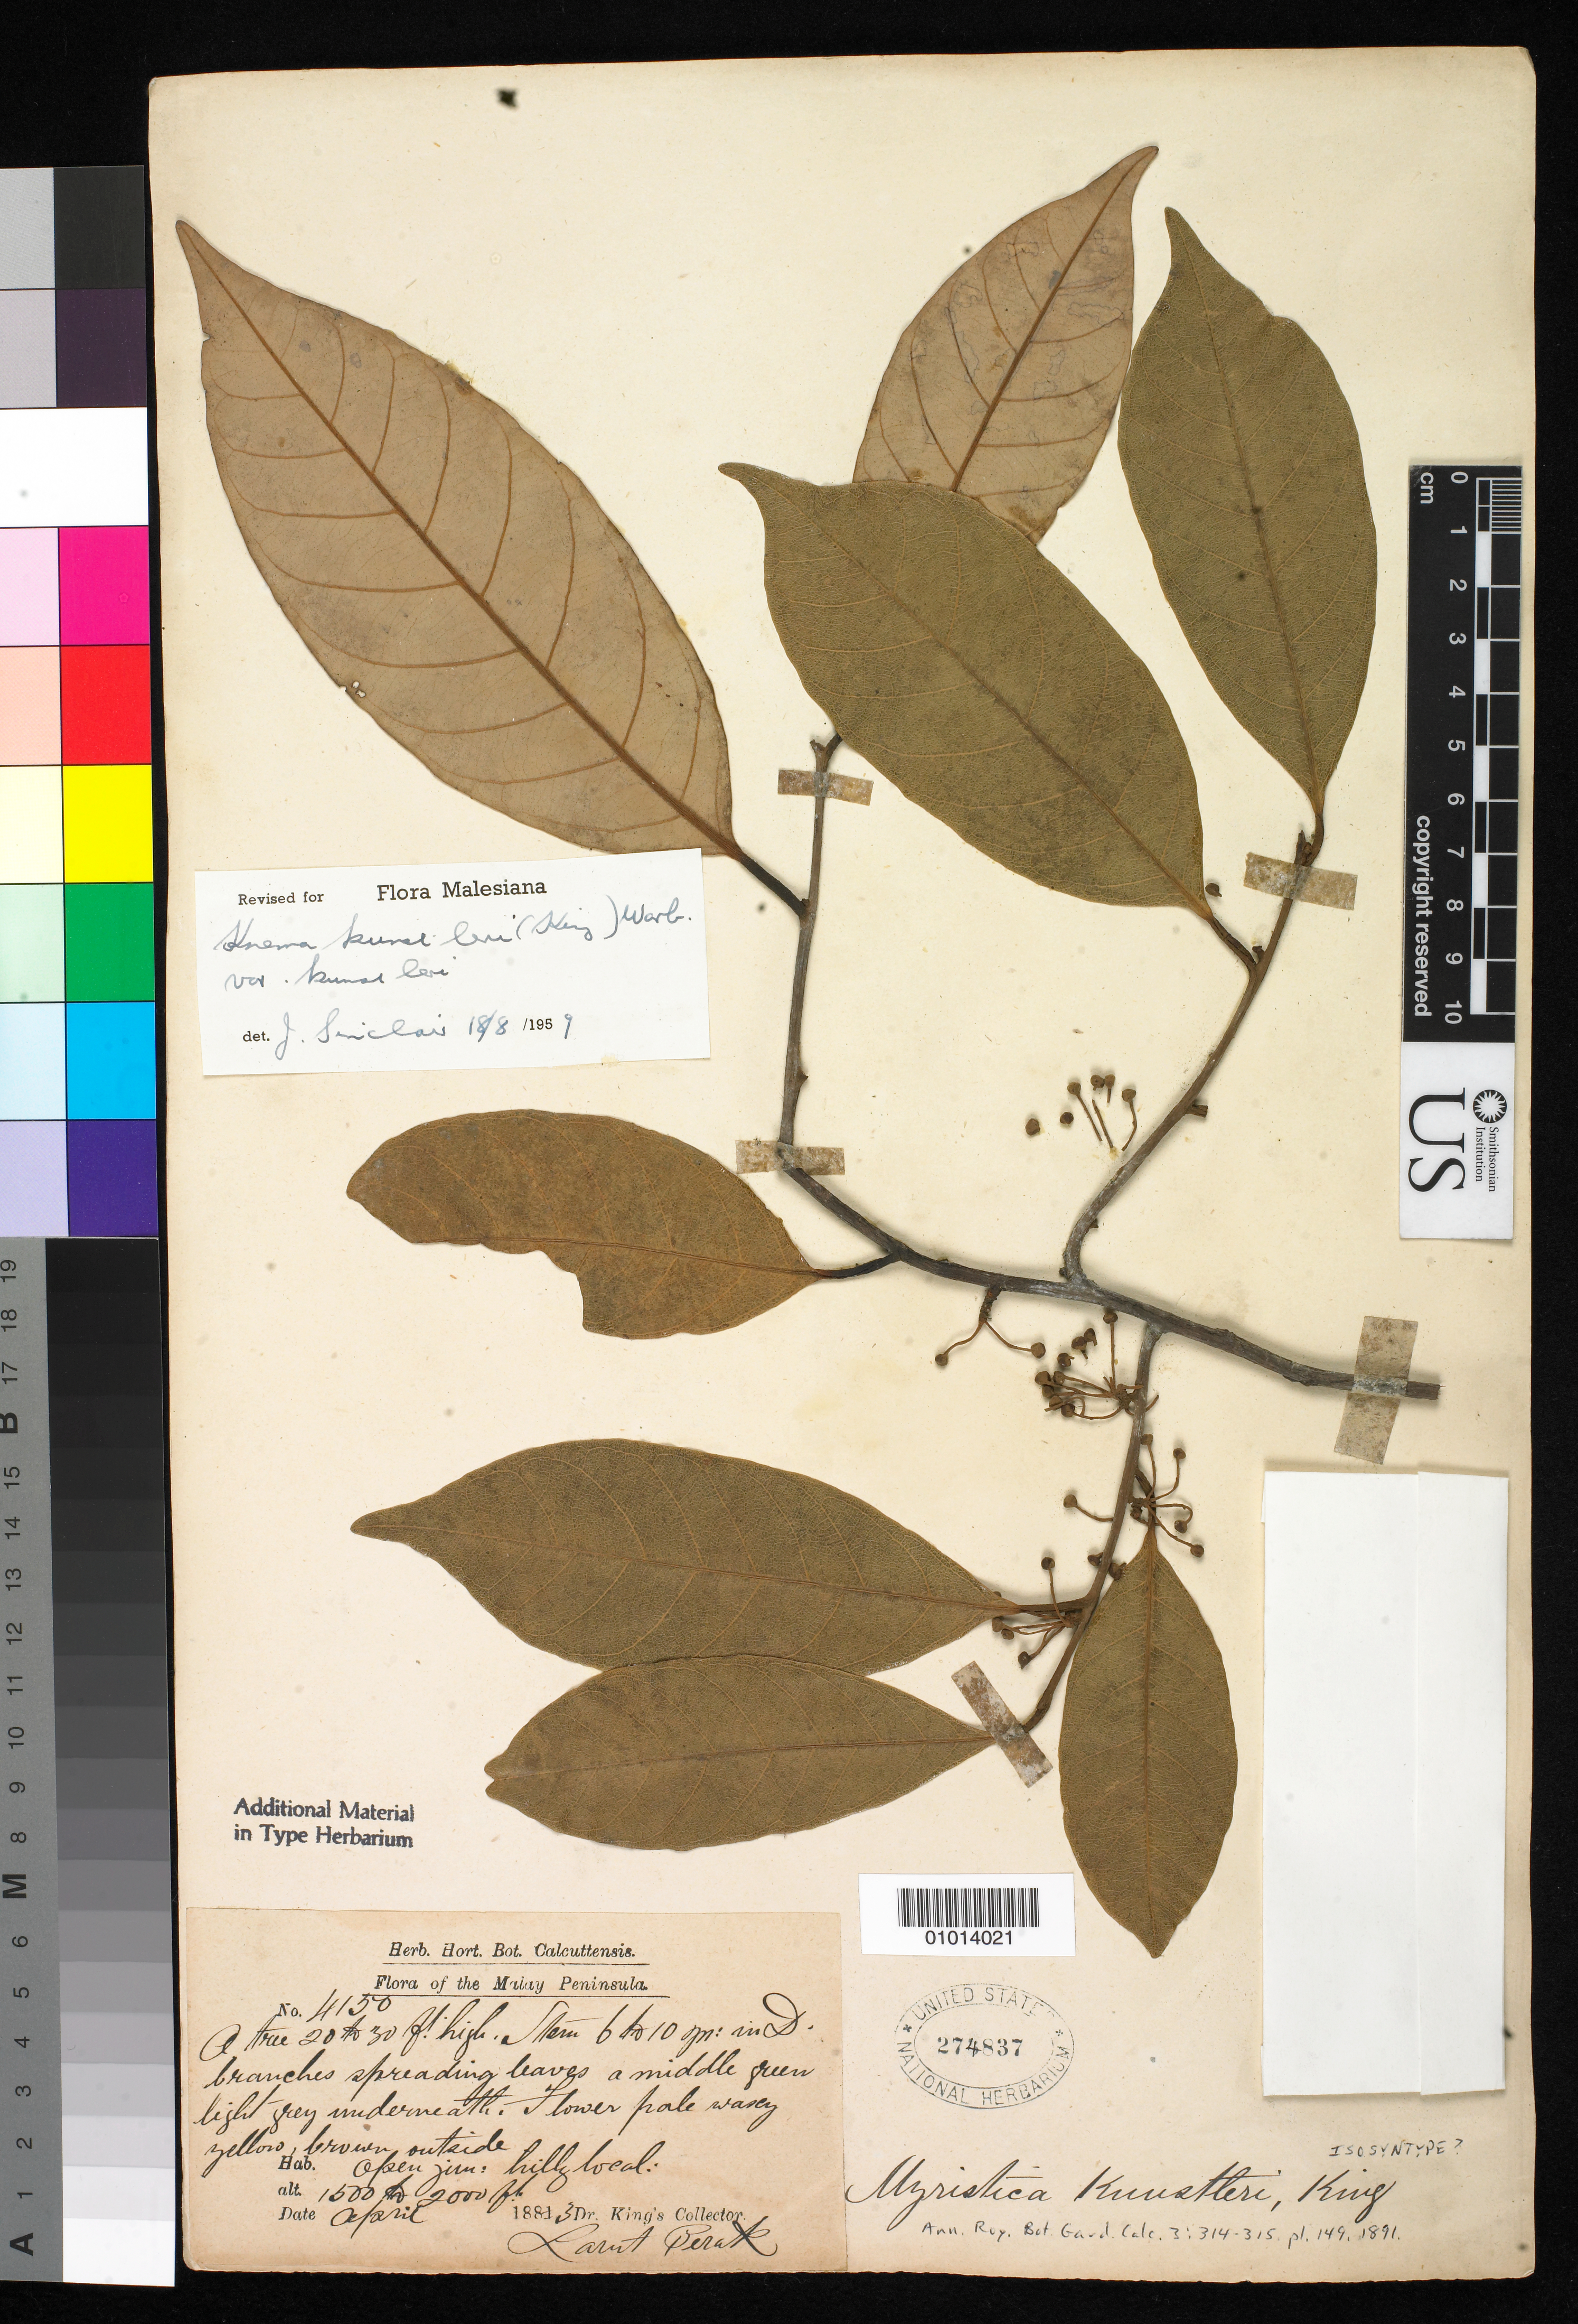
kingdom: Plantae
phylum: Tracheophyta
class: Magnoliopsida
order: Magnoliales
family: Myristicaceae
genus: Myristica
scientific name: Myristica kunstleri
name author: King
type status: Possible Syntype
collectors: Dr. King's collector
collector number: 4150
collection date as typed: Apr 1881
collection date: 1881-04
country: Malaysia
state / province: Perak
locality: Larut.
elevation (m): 457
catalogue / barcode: US 274837